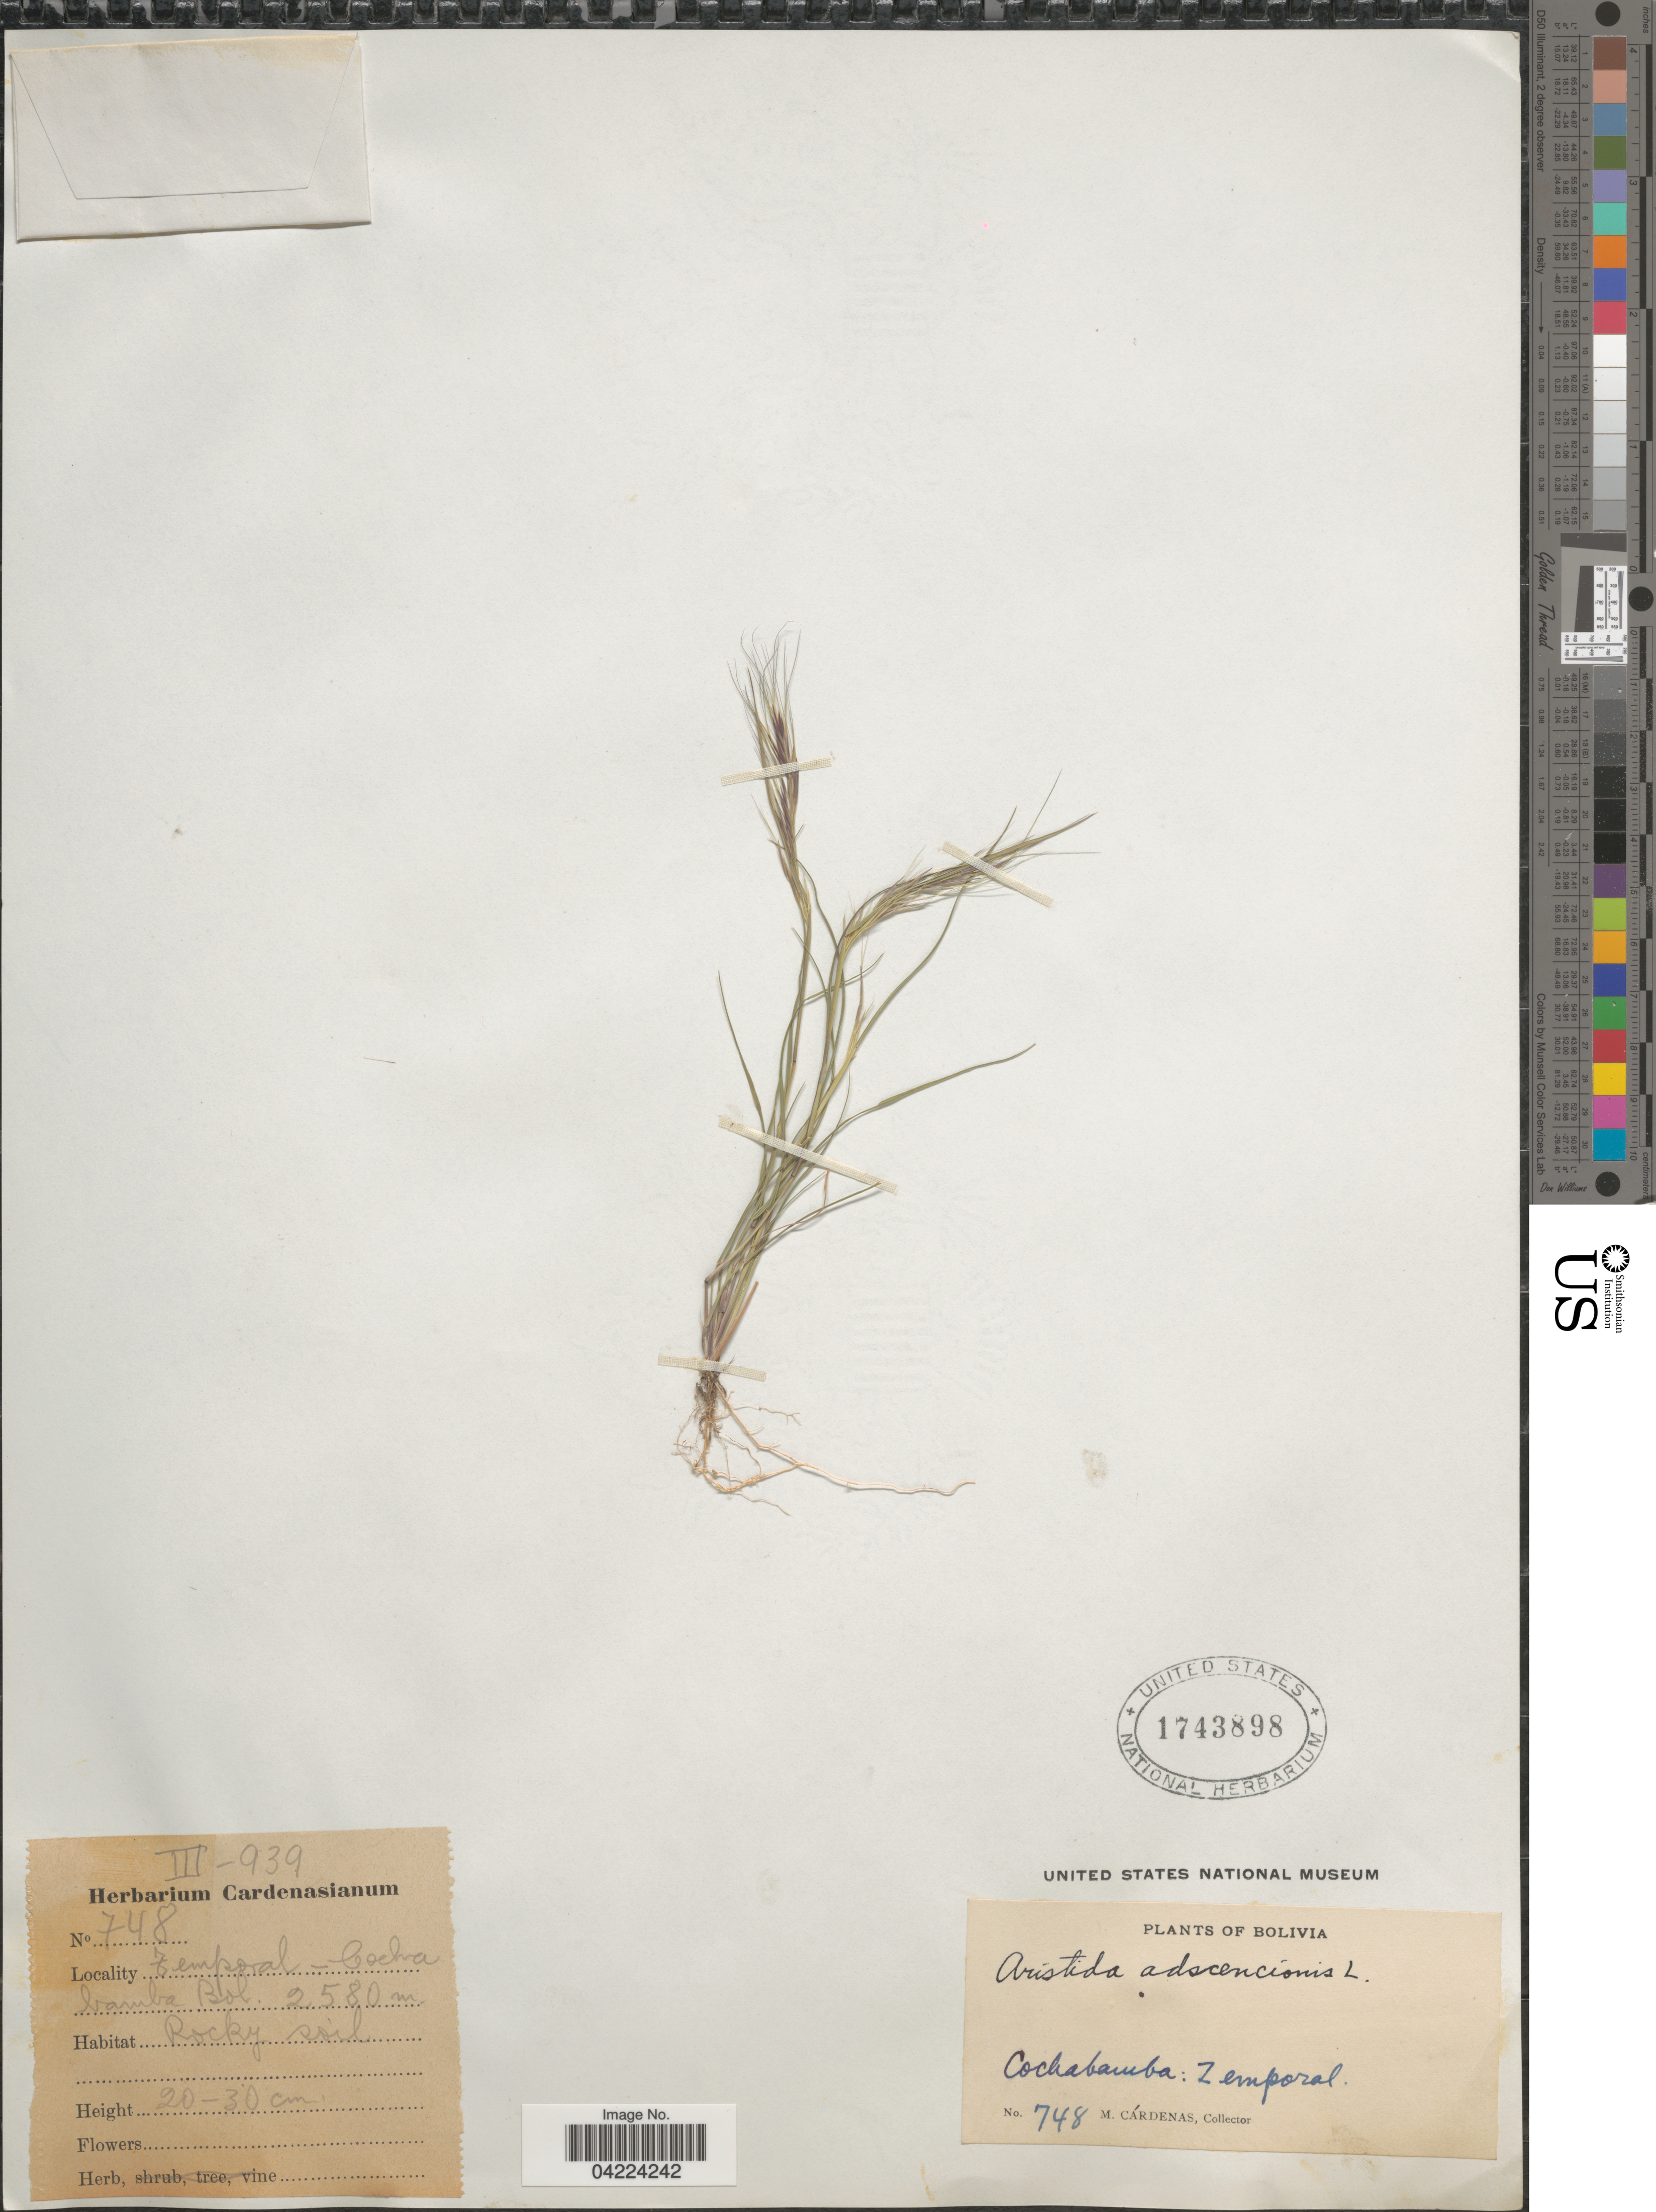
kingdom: Plantae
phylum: Tracheophyta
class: Liliopsida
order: Poales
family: Poaceae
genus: Aristida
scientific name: Aristida adscensionis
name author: L.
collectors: M. Cárdenas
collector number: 748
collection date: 1939-03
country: Bolivia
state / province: Cochabamba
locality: Zemporal.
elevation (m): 2580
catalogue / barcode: US 1743898